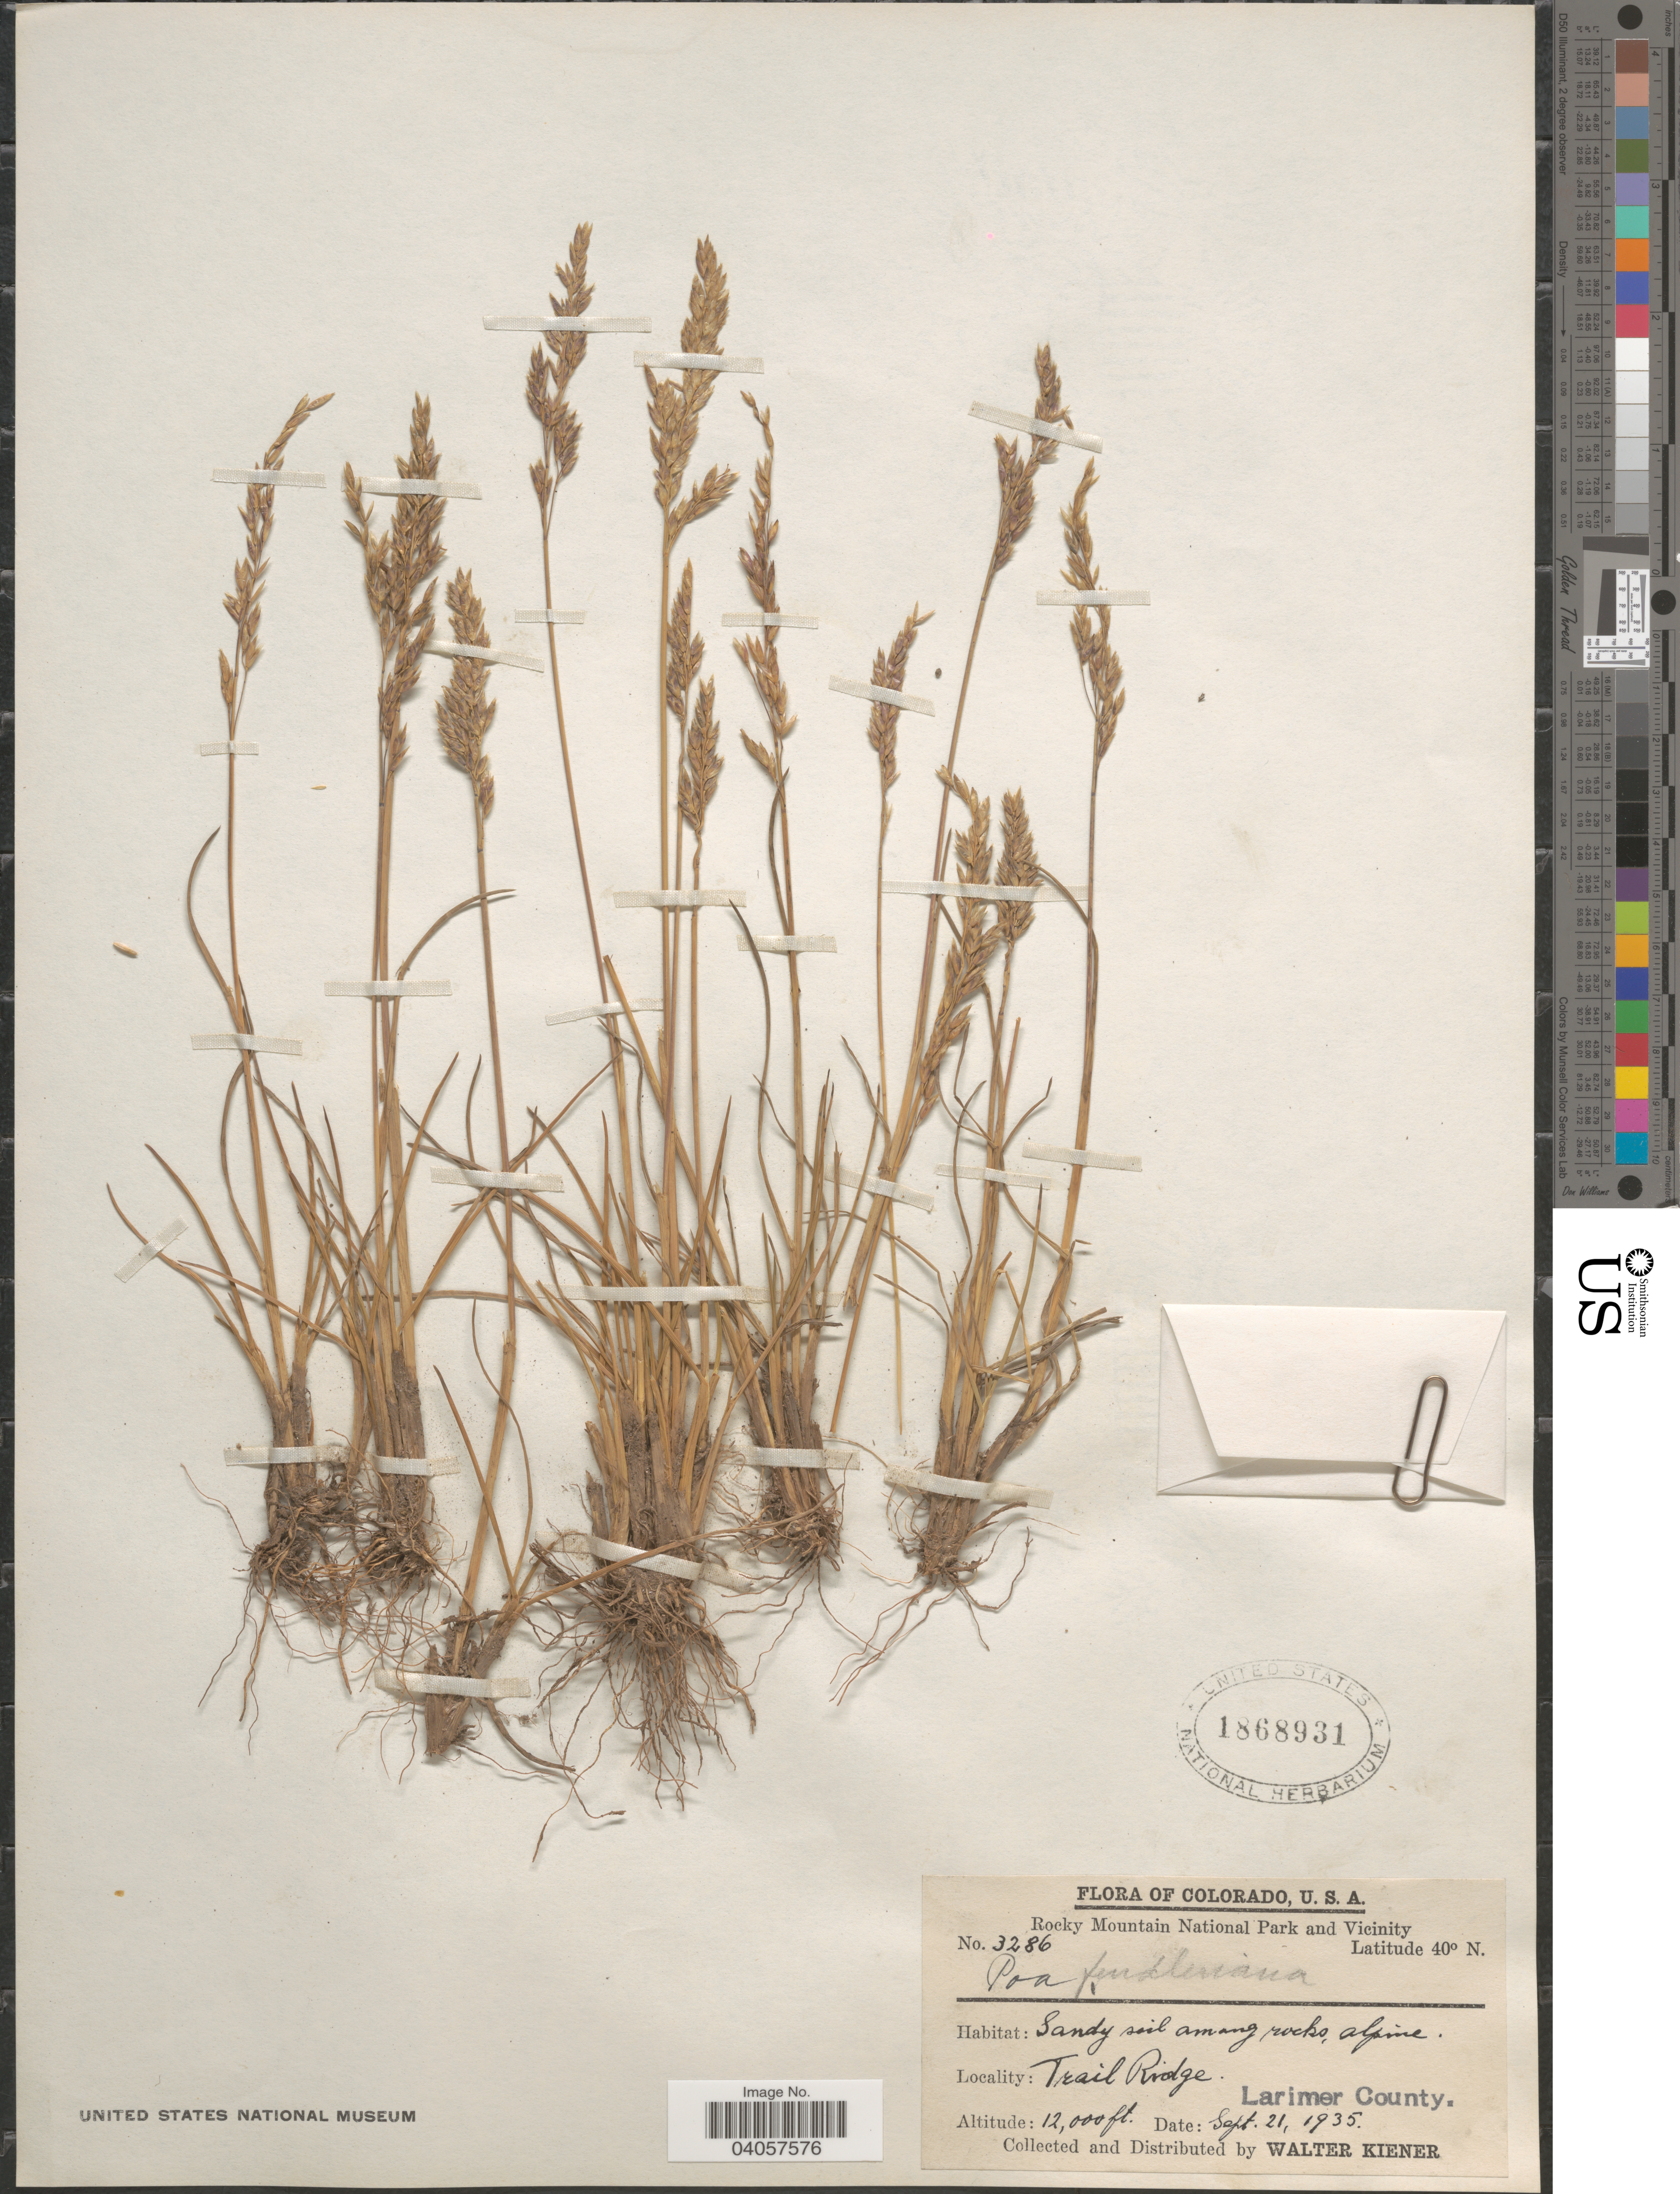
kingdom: Plantae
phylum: Tracheophyta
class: Liliopsida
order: Poales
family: Poaceae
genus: Poa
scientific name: Poa fendleriana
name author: (Steud.) Vasey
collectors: W. Kiener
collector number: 3286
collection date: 1935-09-21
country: United States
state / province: Colorado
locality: Rocky Mountain National Park and Vicinity. Trail Ridge. Larimer County.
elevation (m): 3658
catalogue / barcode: US 1868931